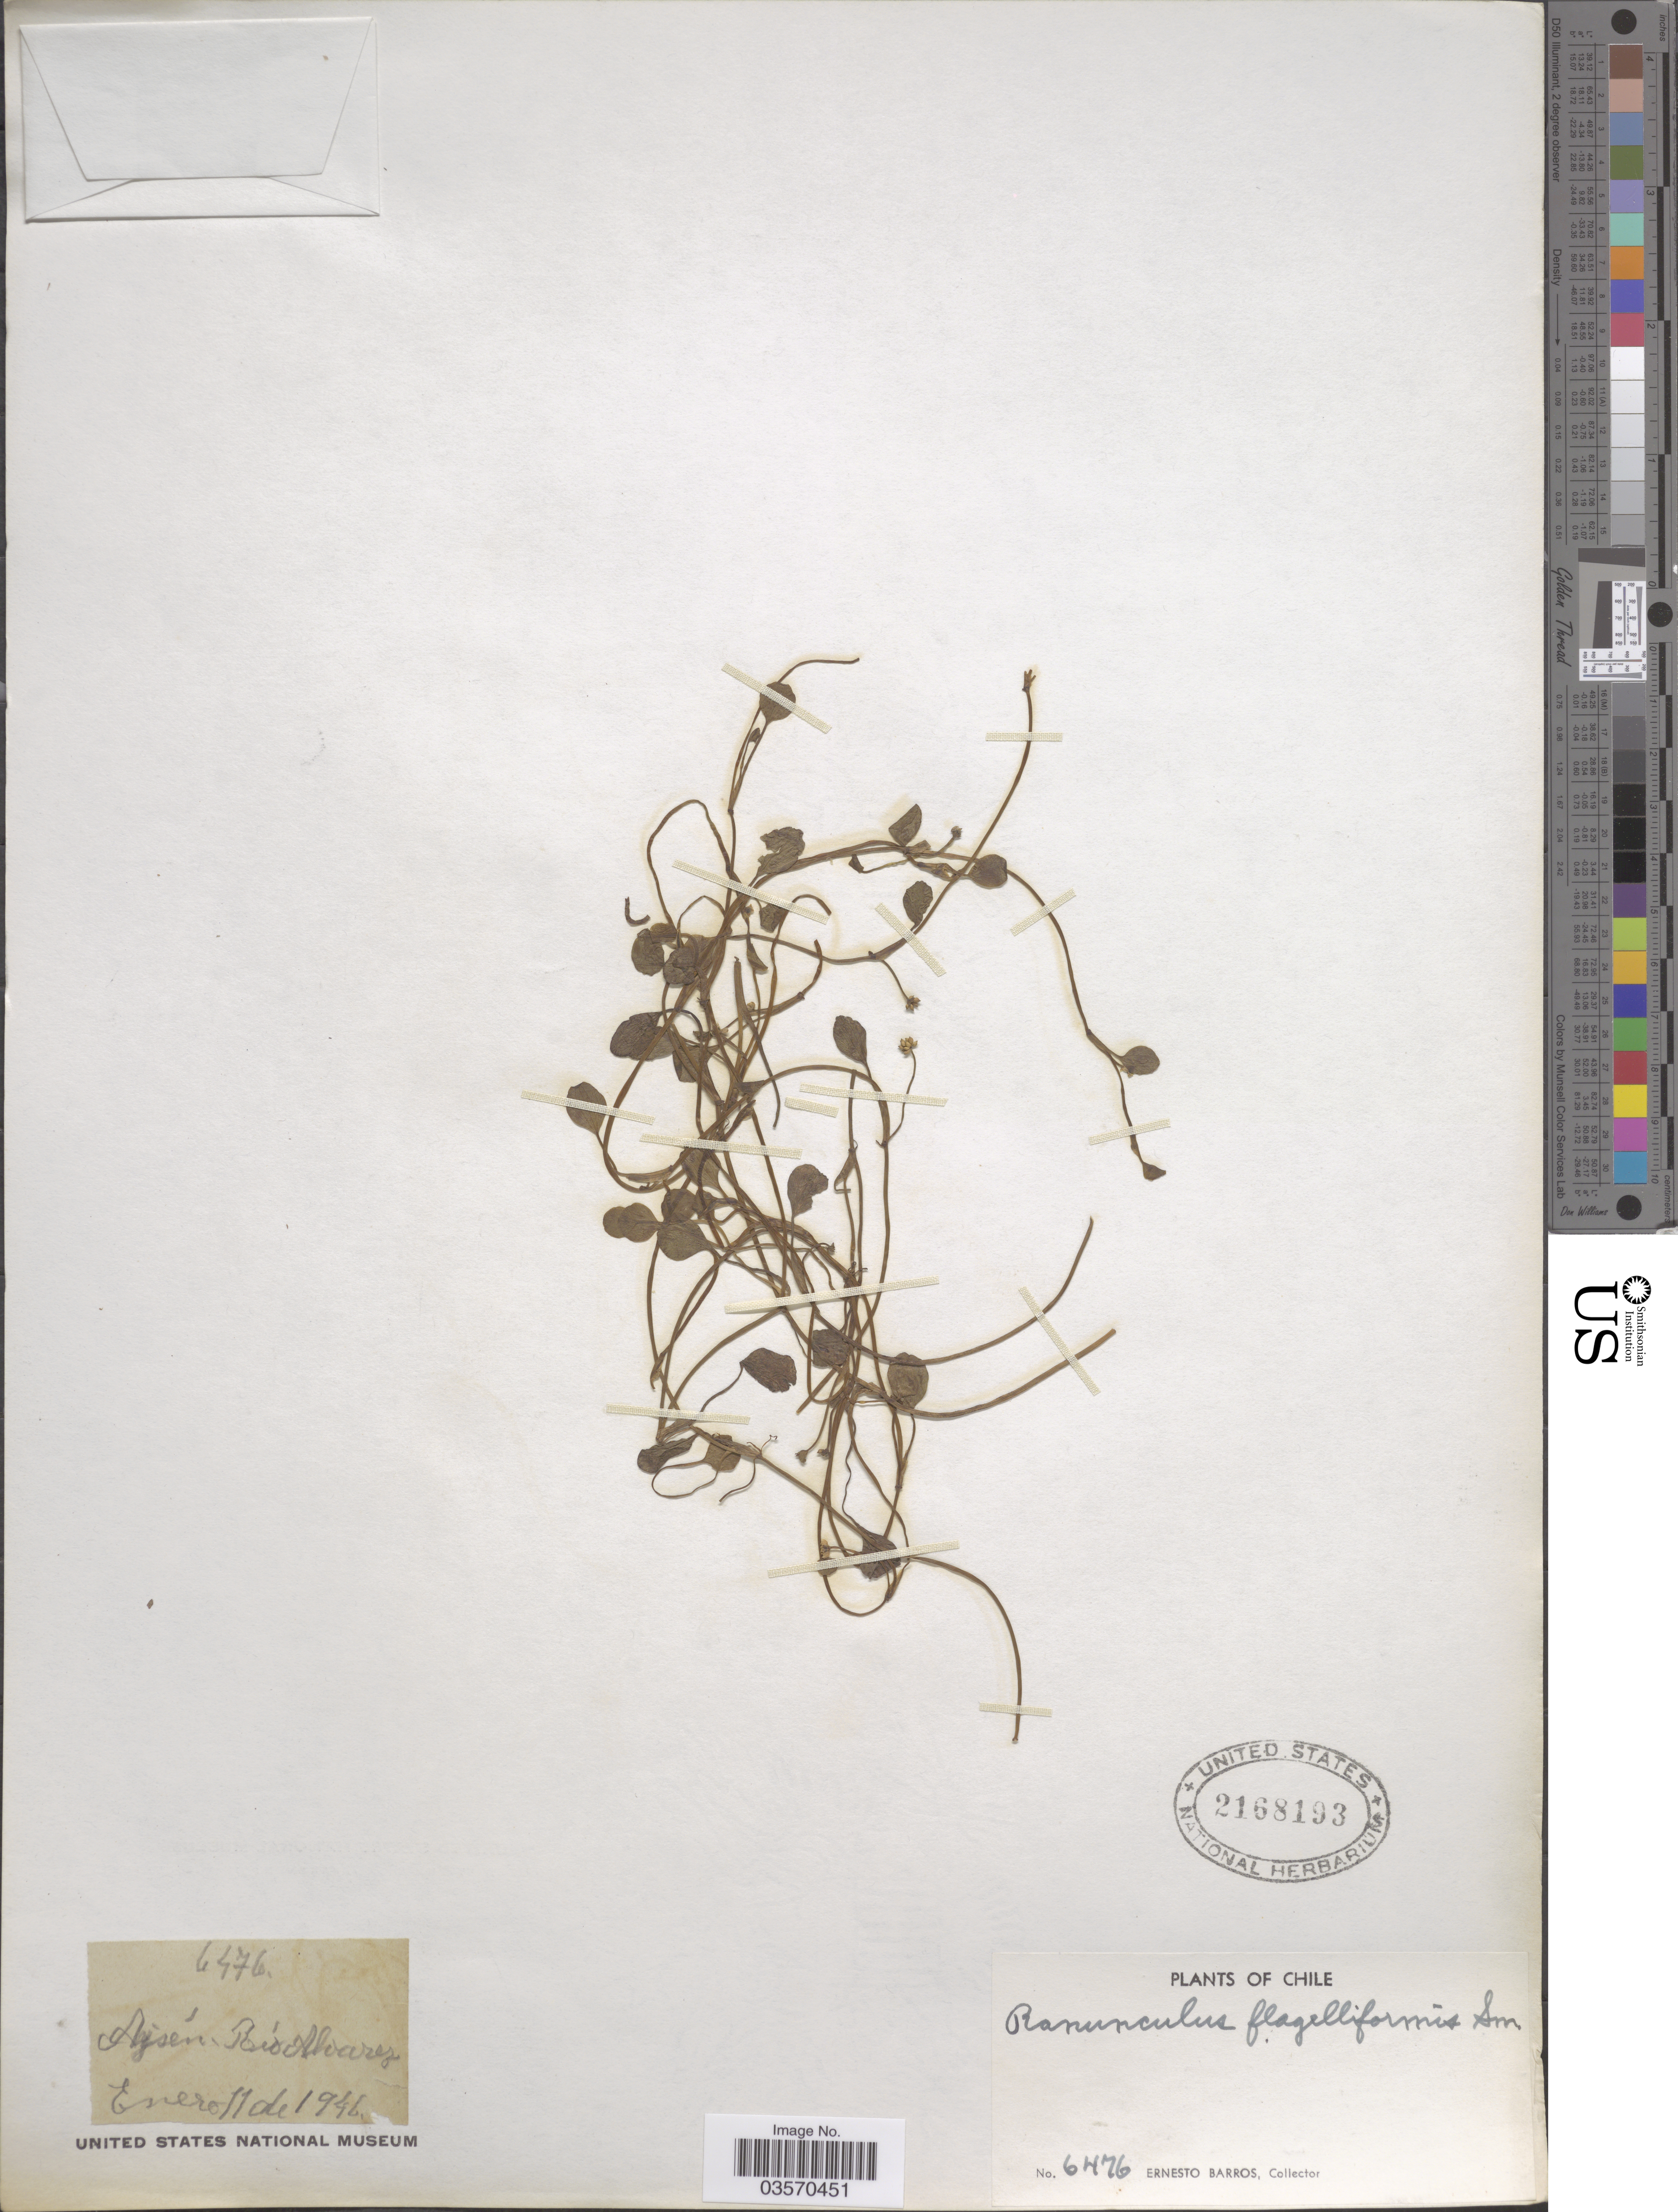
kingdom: Plantae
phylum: Tracheophyta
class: Magnoliopsida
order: Ranunculales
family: Ranunculaceae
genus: Ranunculus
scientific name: Ranunculus flagelliformis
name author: Sm.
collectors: E. Barros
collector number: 6476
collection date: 1946-01-11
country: Chile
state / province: Aisén (XI)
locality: Rio Álvarez.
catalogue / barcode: US 2168193